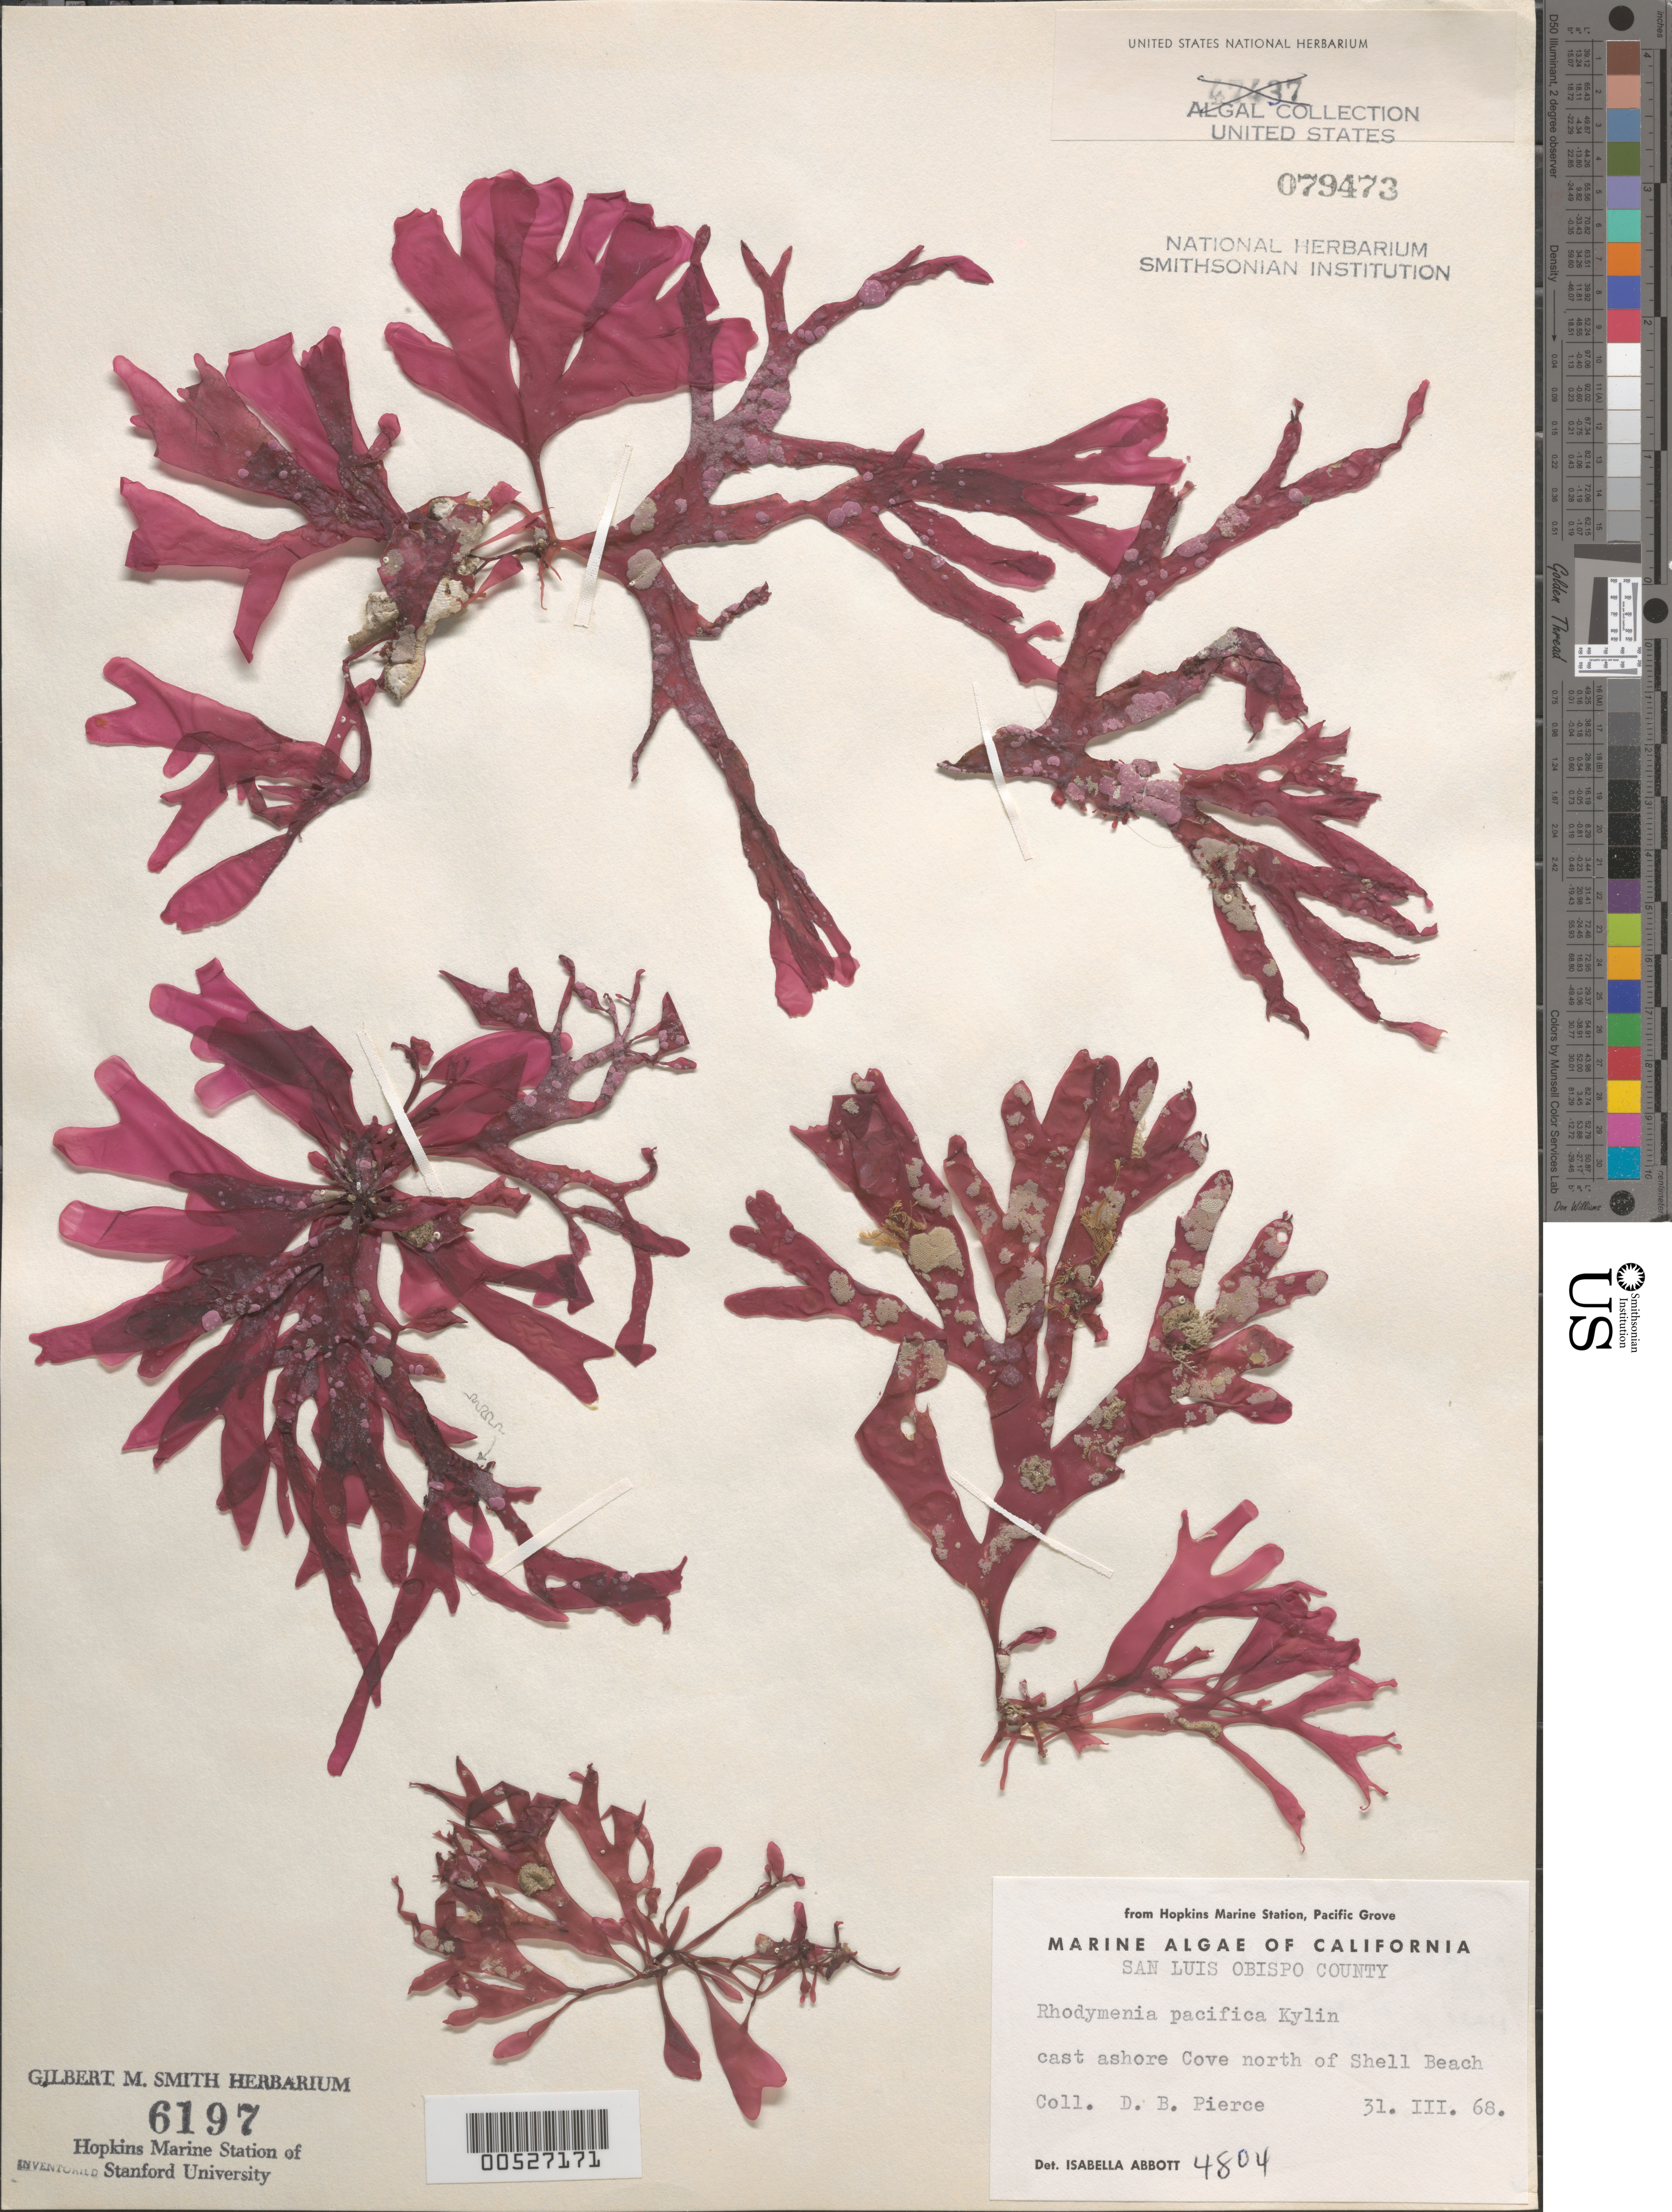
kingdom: Plantae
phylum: Rhodophyta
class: Florideophyceae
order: Rhodymeniales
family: Rhodymeniaceae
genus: Rhodymenia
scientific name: Rhodymenia pacifica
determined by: Abbott, Isabella A.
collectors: D. Pierce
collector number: IAA 4804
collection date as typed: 31 Mar 1968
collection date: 1968-03-31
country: United States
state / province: California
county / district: San Luis Obispo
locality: Cove north of Shell Beach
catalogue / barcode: US 79473